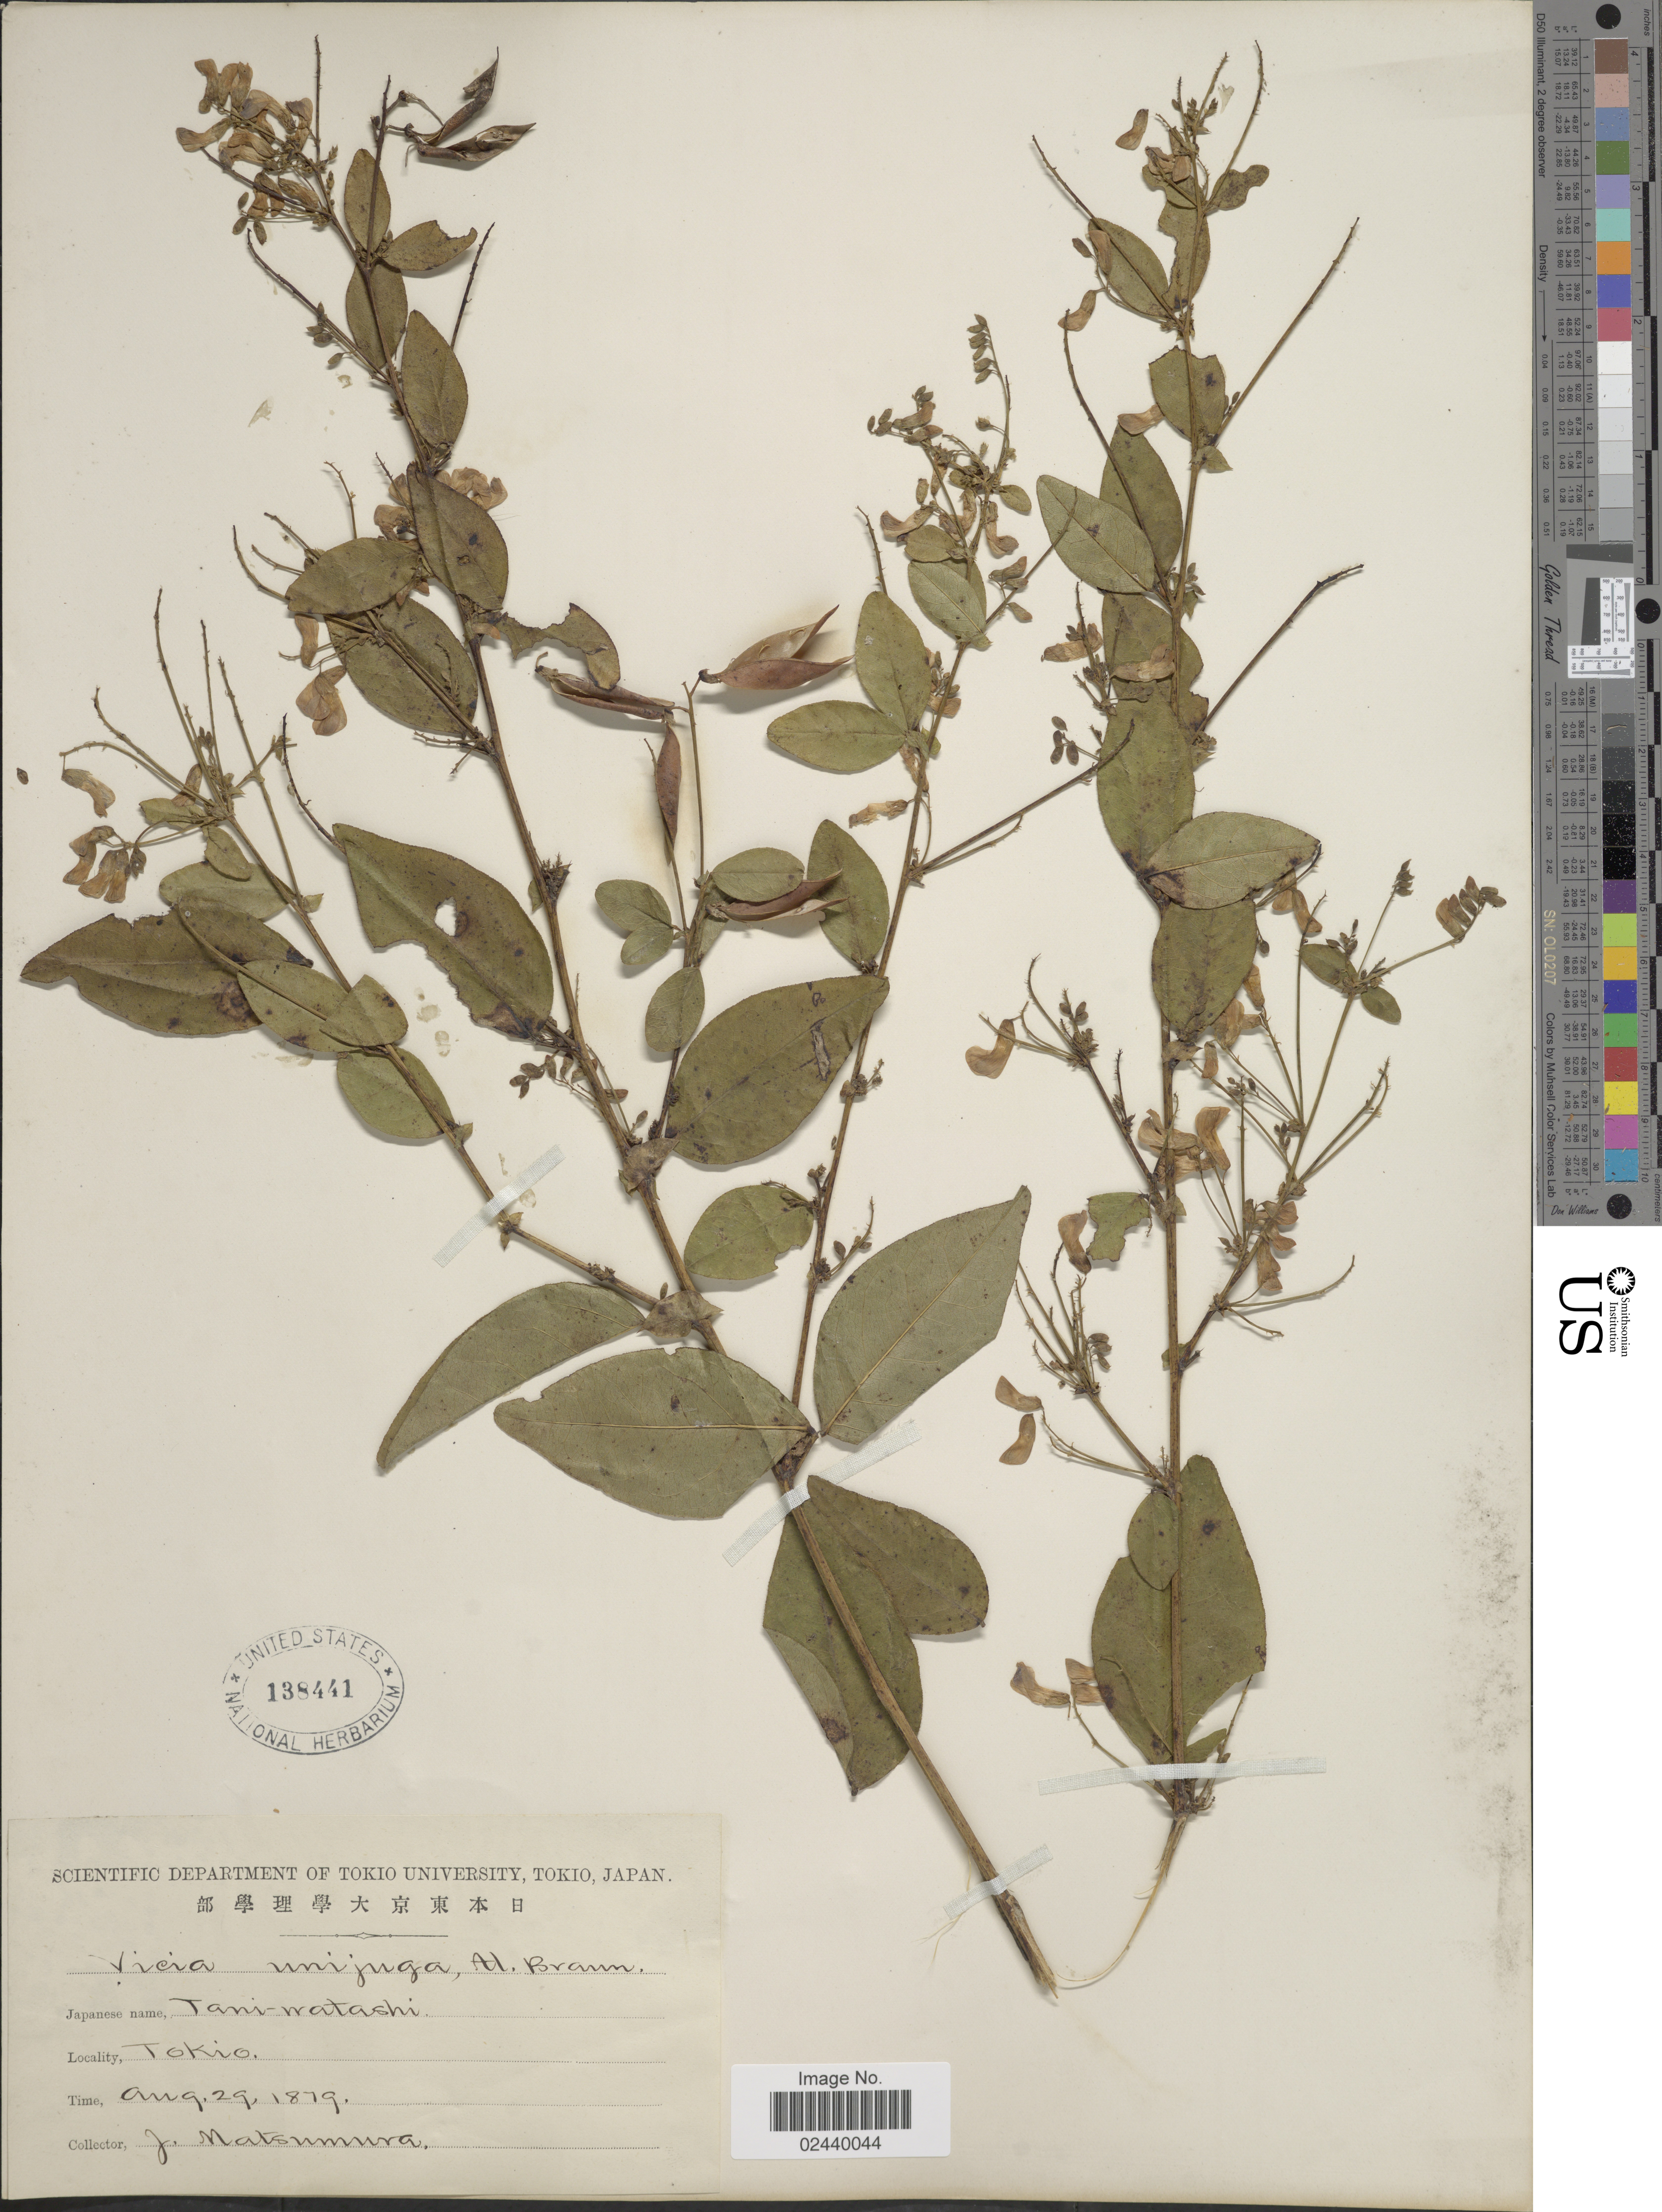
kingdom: Plantae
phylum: Tracheophyta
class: Magnoliopsida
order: Fabales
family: Fabaceae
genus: Vicia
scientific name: Vicia unijuga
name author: A. Braun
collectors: J. Natsumura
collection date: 1879-08-29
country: Japan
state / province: Tokyo, Federal City of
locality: Tani-watashi, Tokio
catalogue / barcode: US 138441